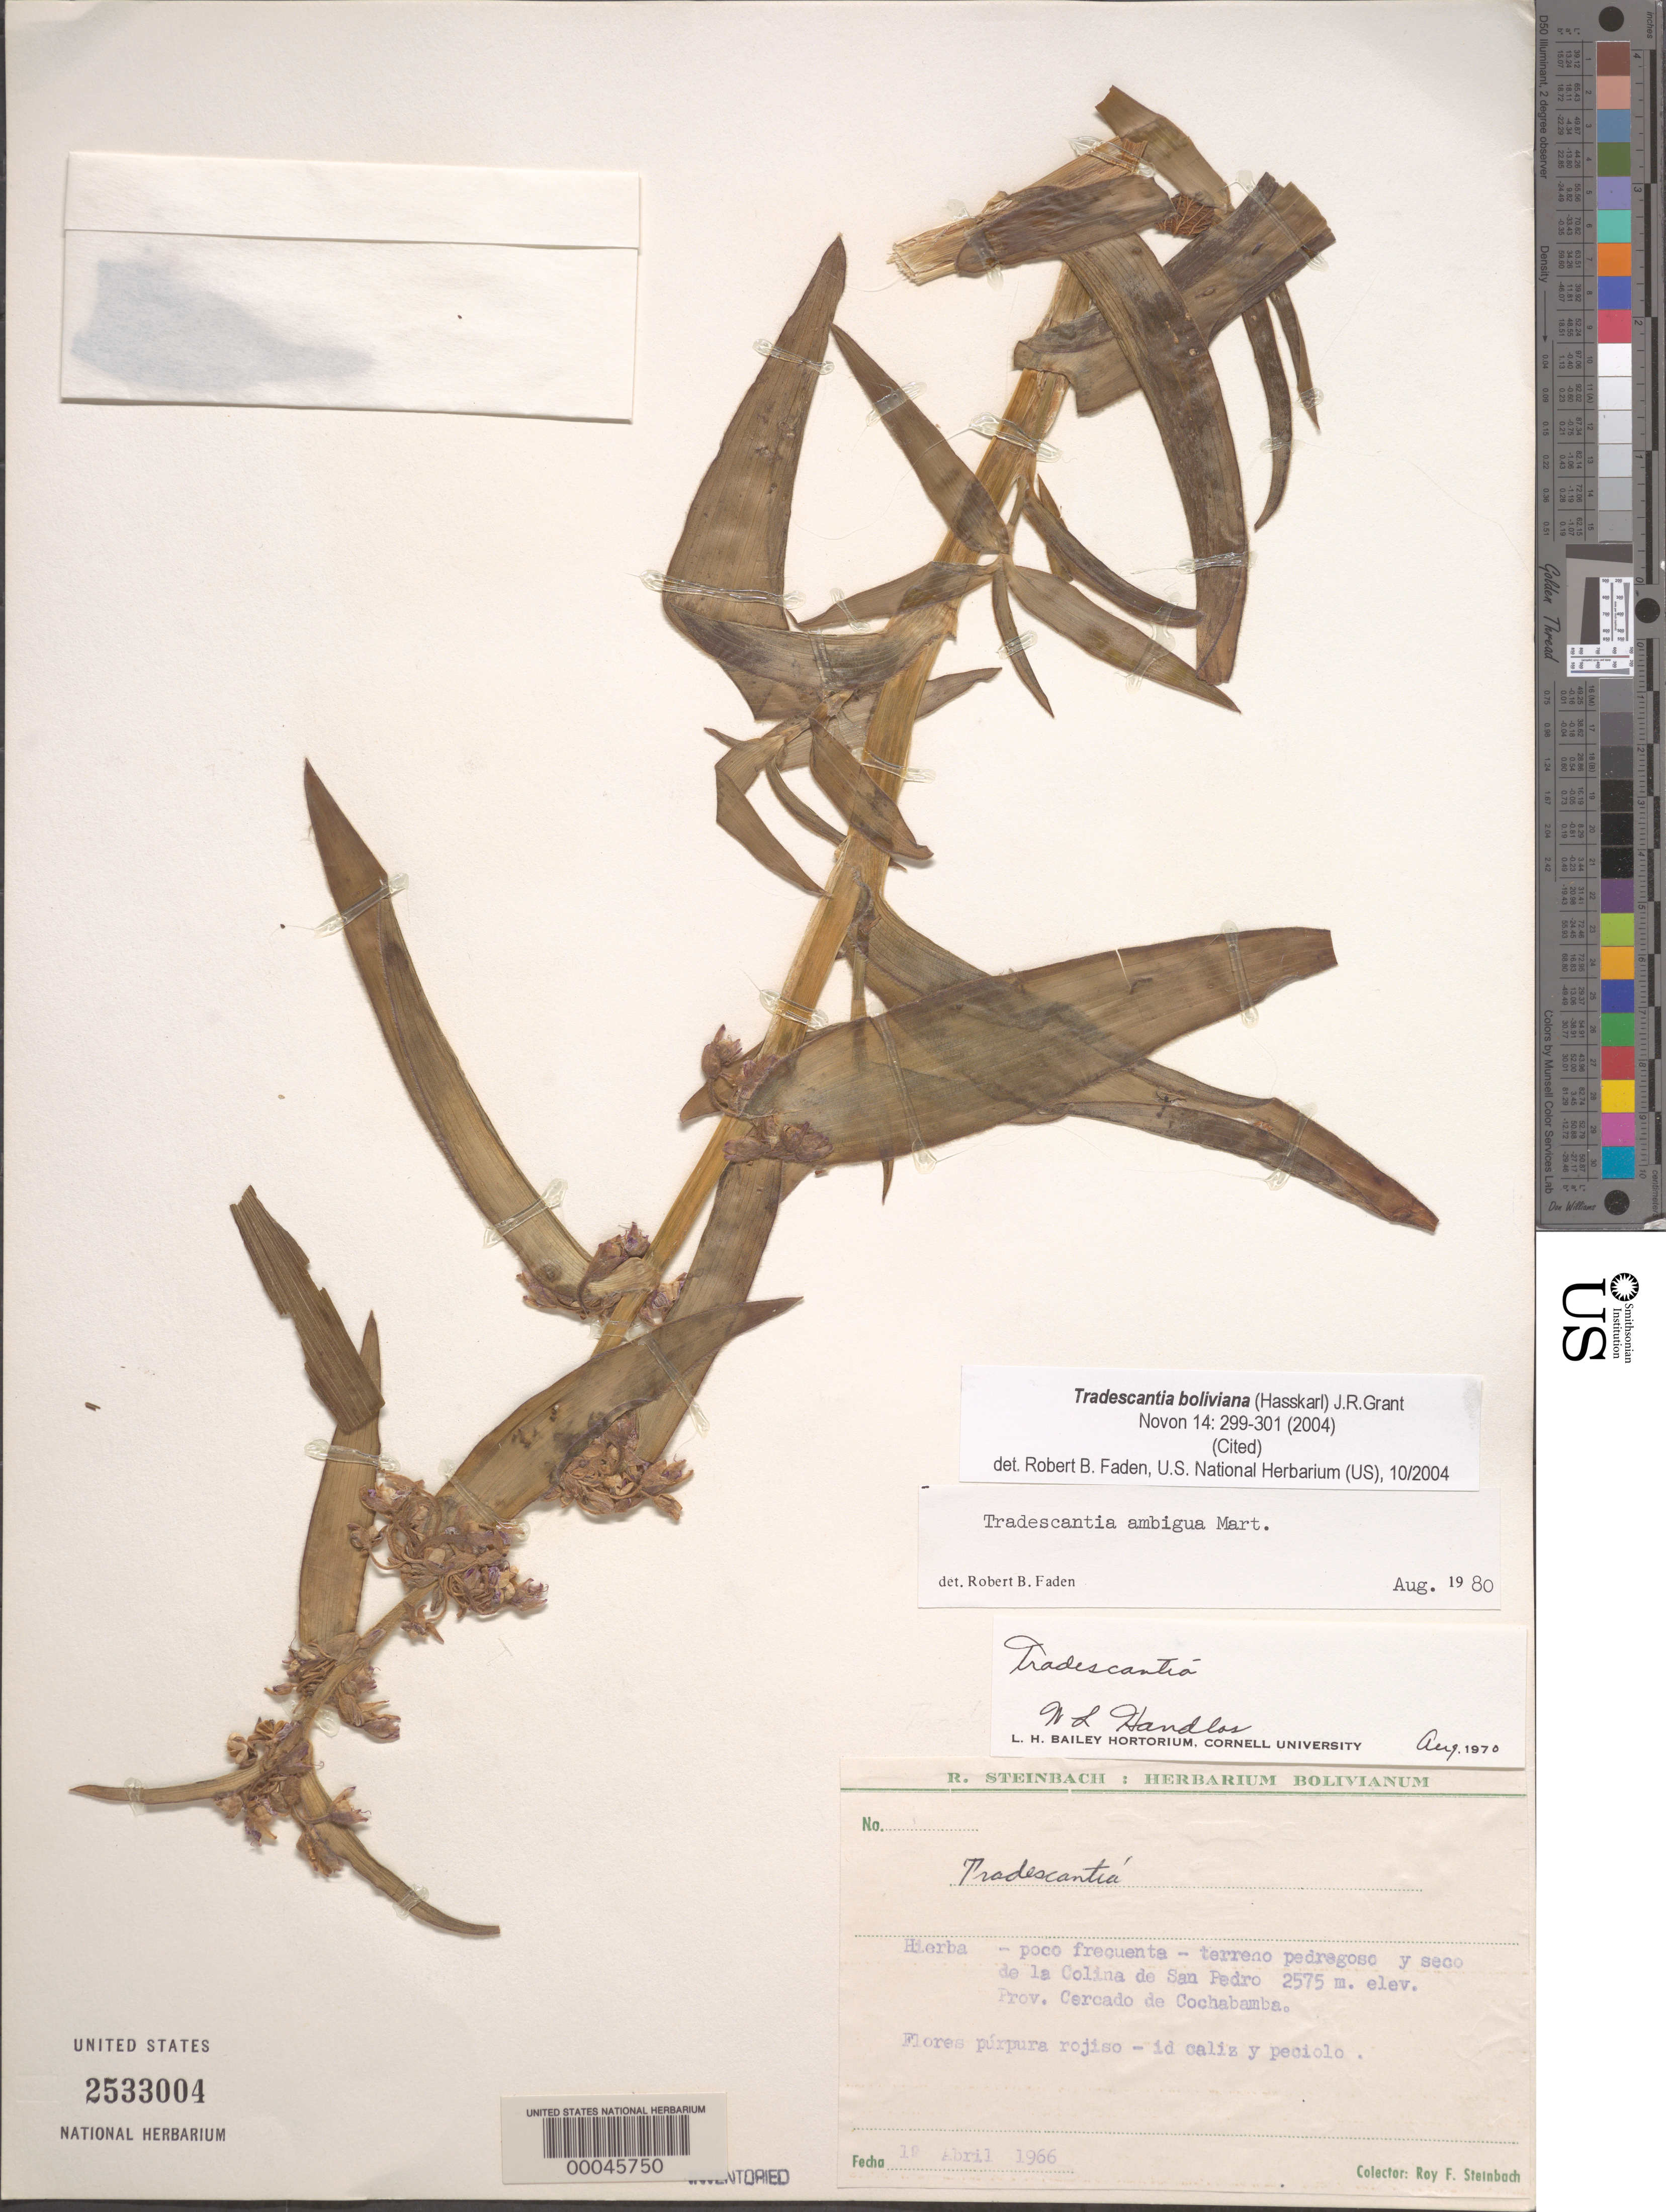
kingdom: Plantae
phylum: Tracheophyta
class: Liliopsida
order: Commelinales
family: Commelinaceae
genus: Tradescantia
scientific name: Tradescantia ambigua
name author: Mart. ex Schult. & Schult. f.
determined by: Faden, Robert B., (US), Smithsonian Institution - National Museum of Natural History (UNITED STATES)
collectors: R. F. Steinbach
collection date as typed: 19 Apr 1966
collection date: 1966-04-19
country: Bolivia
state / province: Cochabamba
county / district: Cercado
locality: San Pedro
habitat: Pedregal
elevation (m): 2575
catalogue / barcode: US 2533004